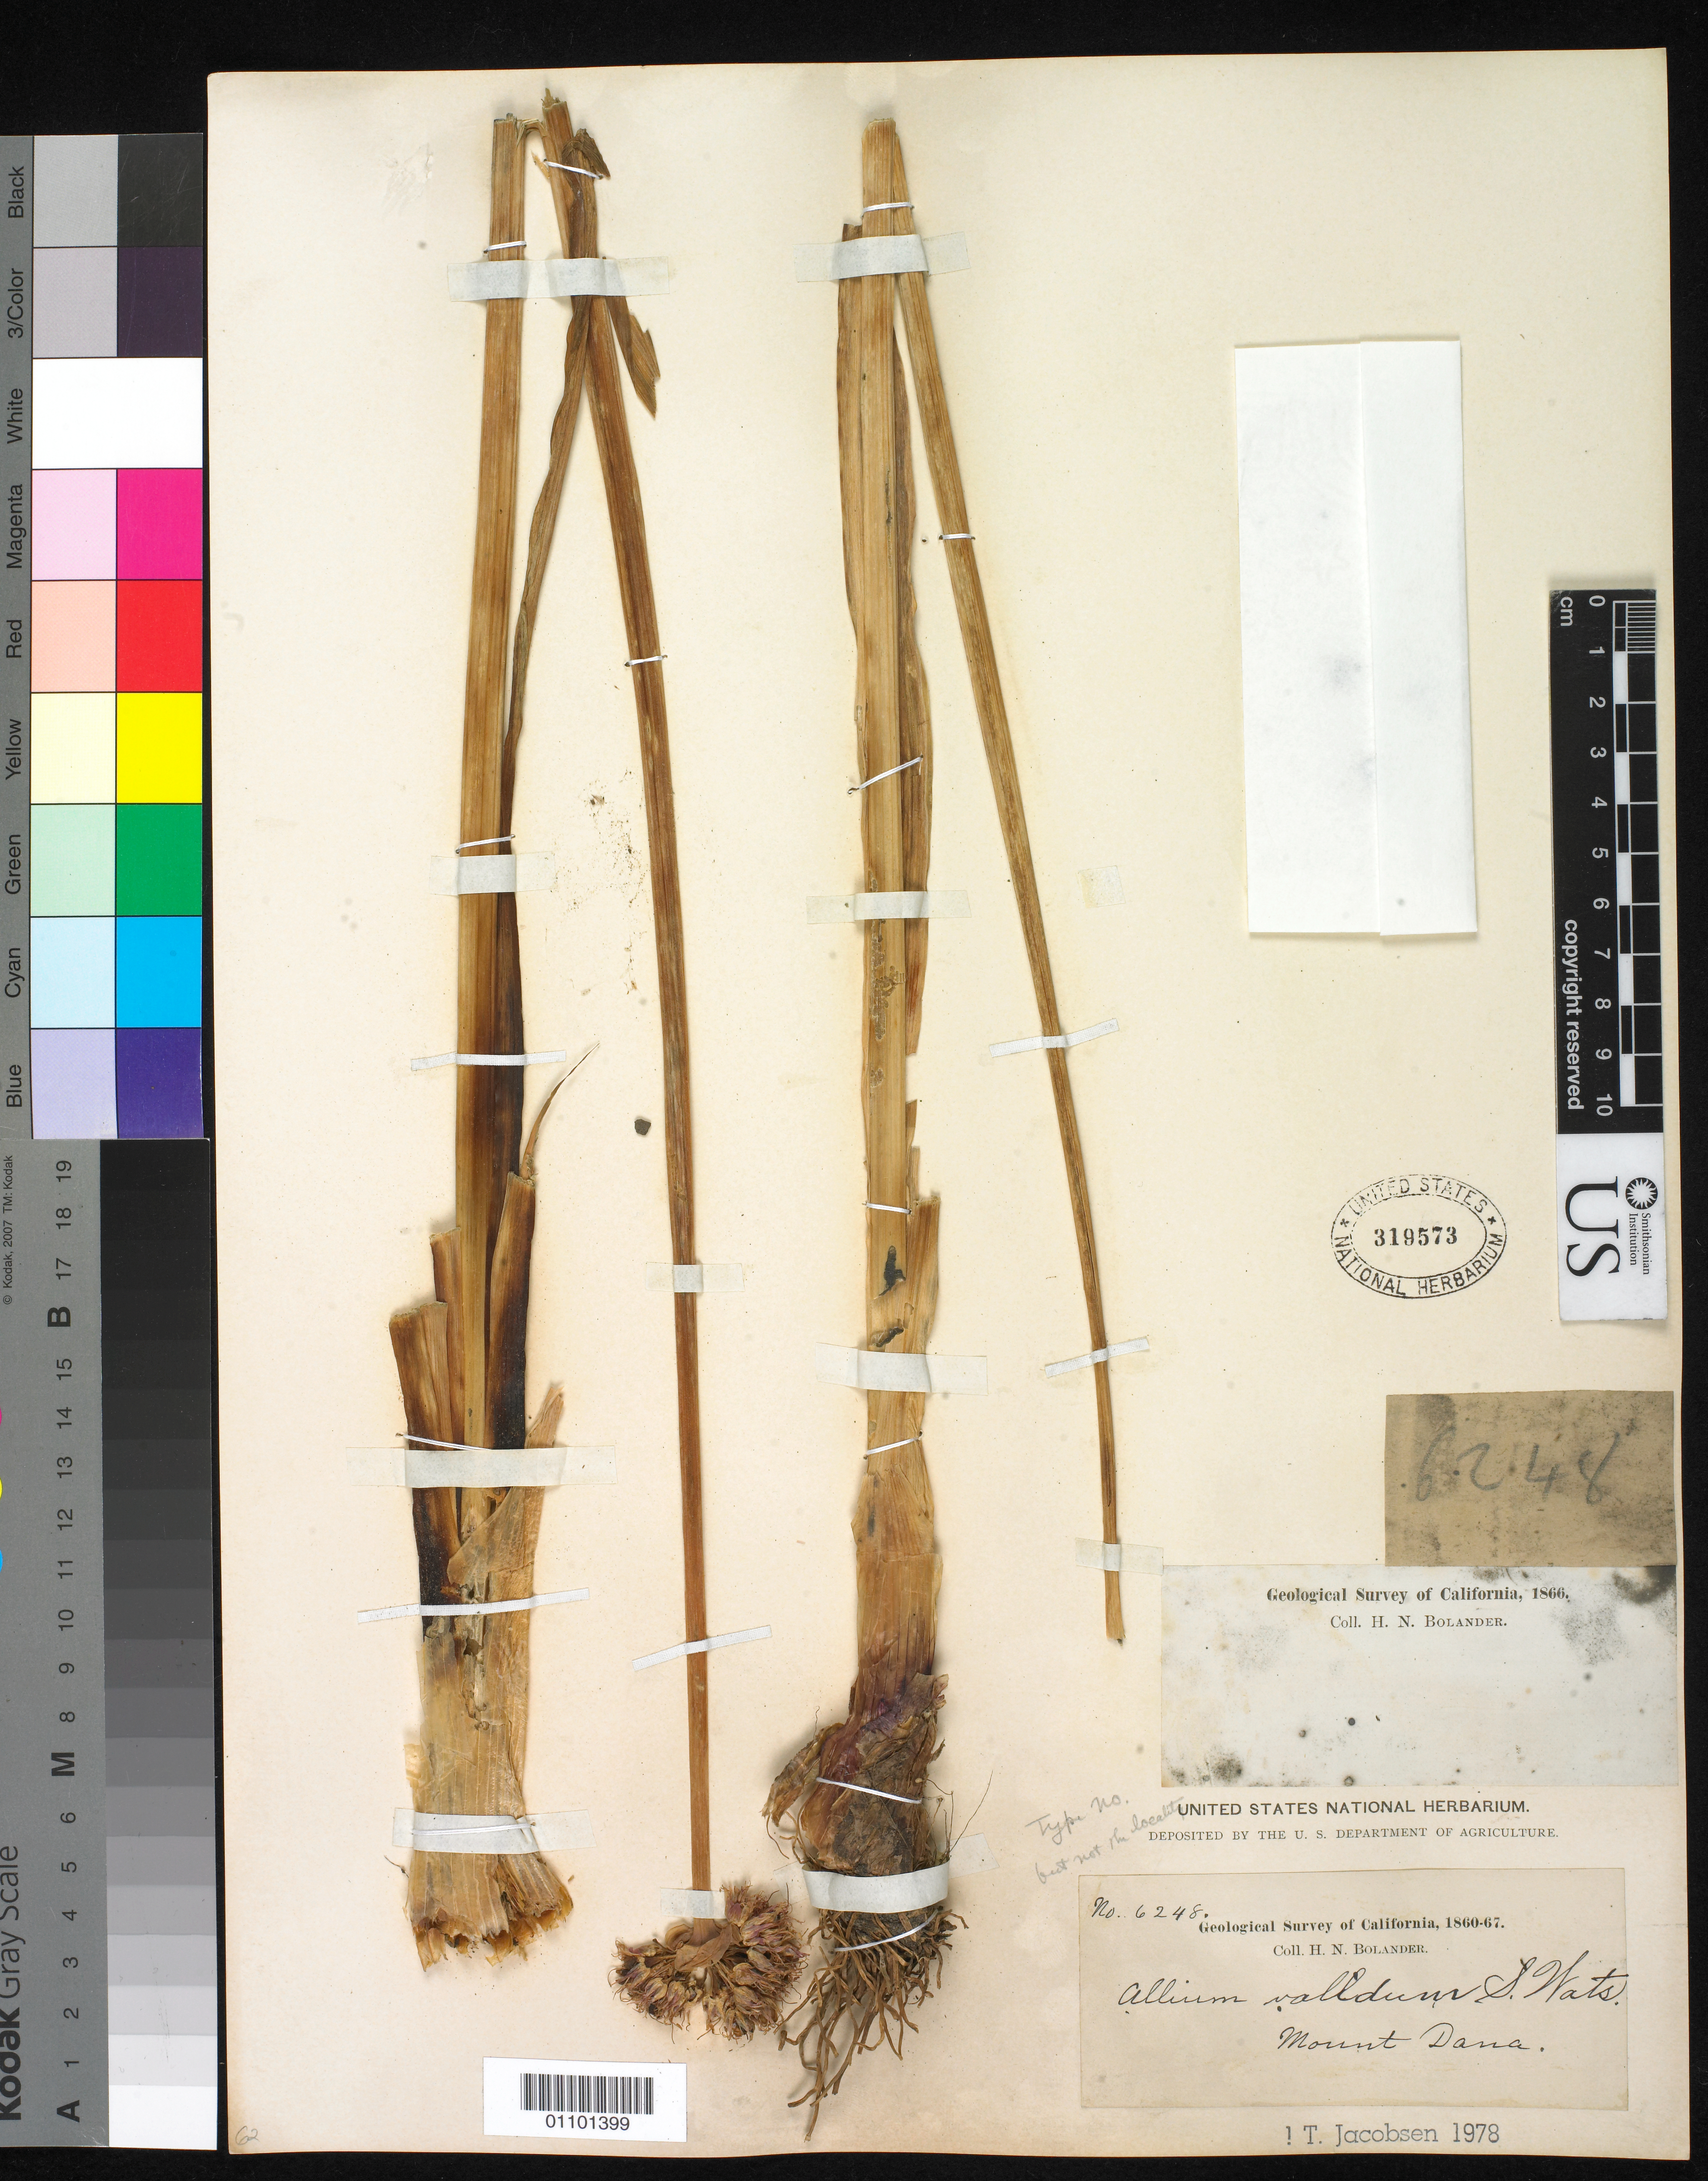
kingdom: Plantae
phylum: Tracheophyta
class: Liliopsida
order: Asparagales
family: Amaryllidaceae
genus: Allium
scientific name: Allium validum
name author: S. Watson in C. King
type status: Syntype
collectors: H. Bolander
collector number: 6248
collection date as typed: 1860 to -- -- 1867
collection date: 1860/1867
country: United States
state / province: California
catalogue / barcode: US 319573